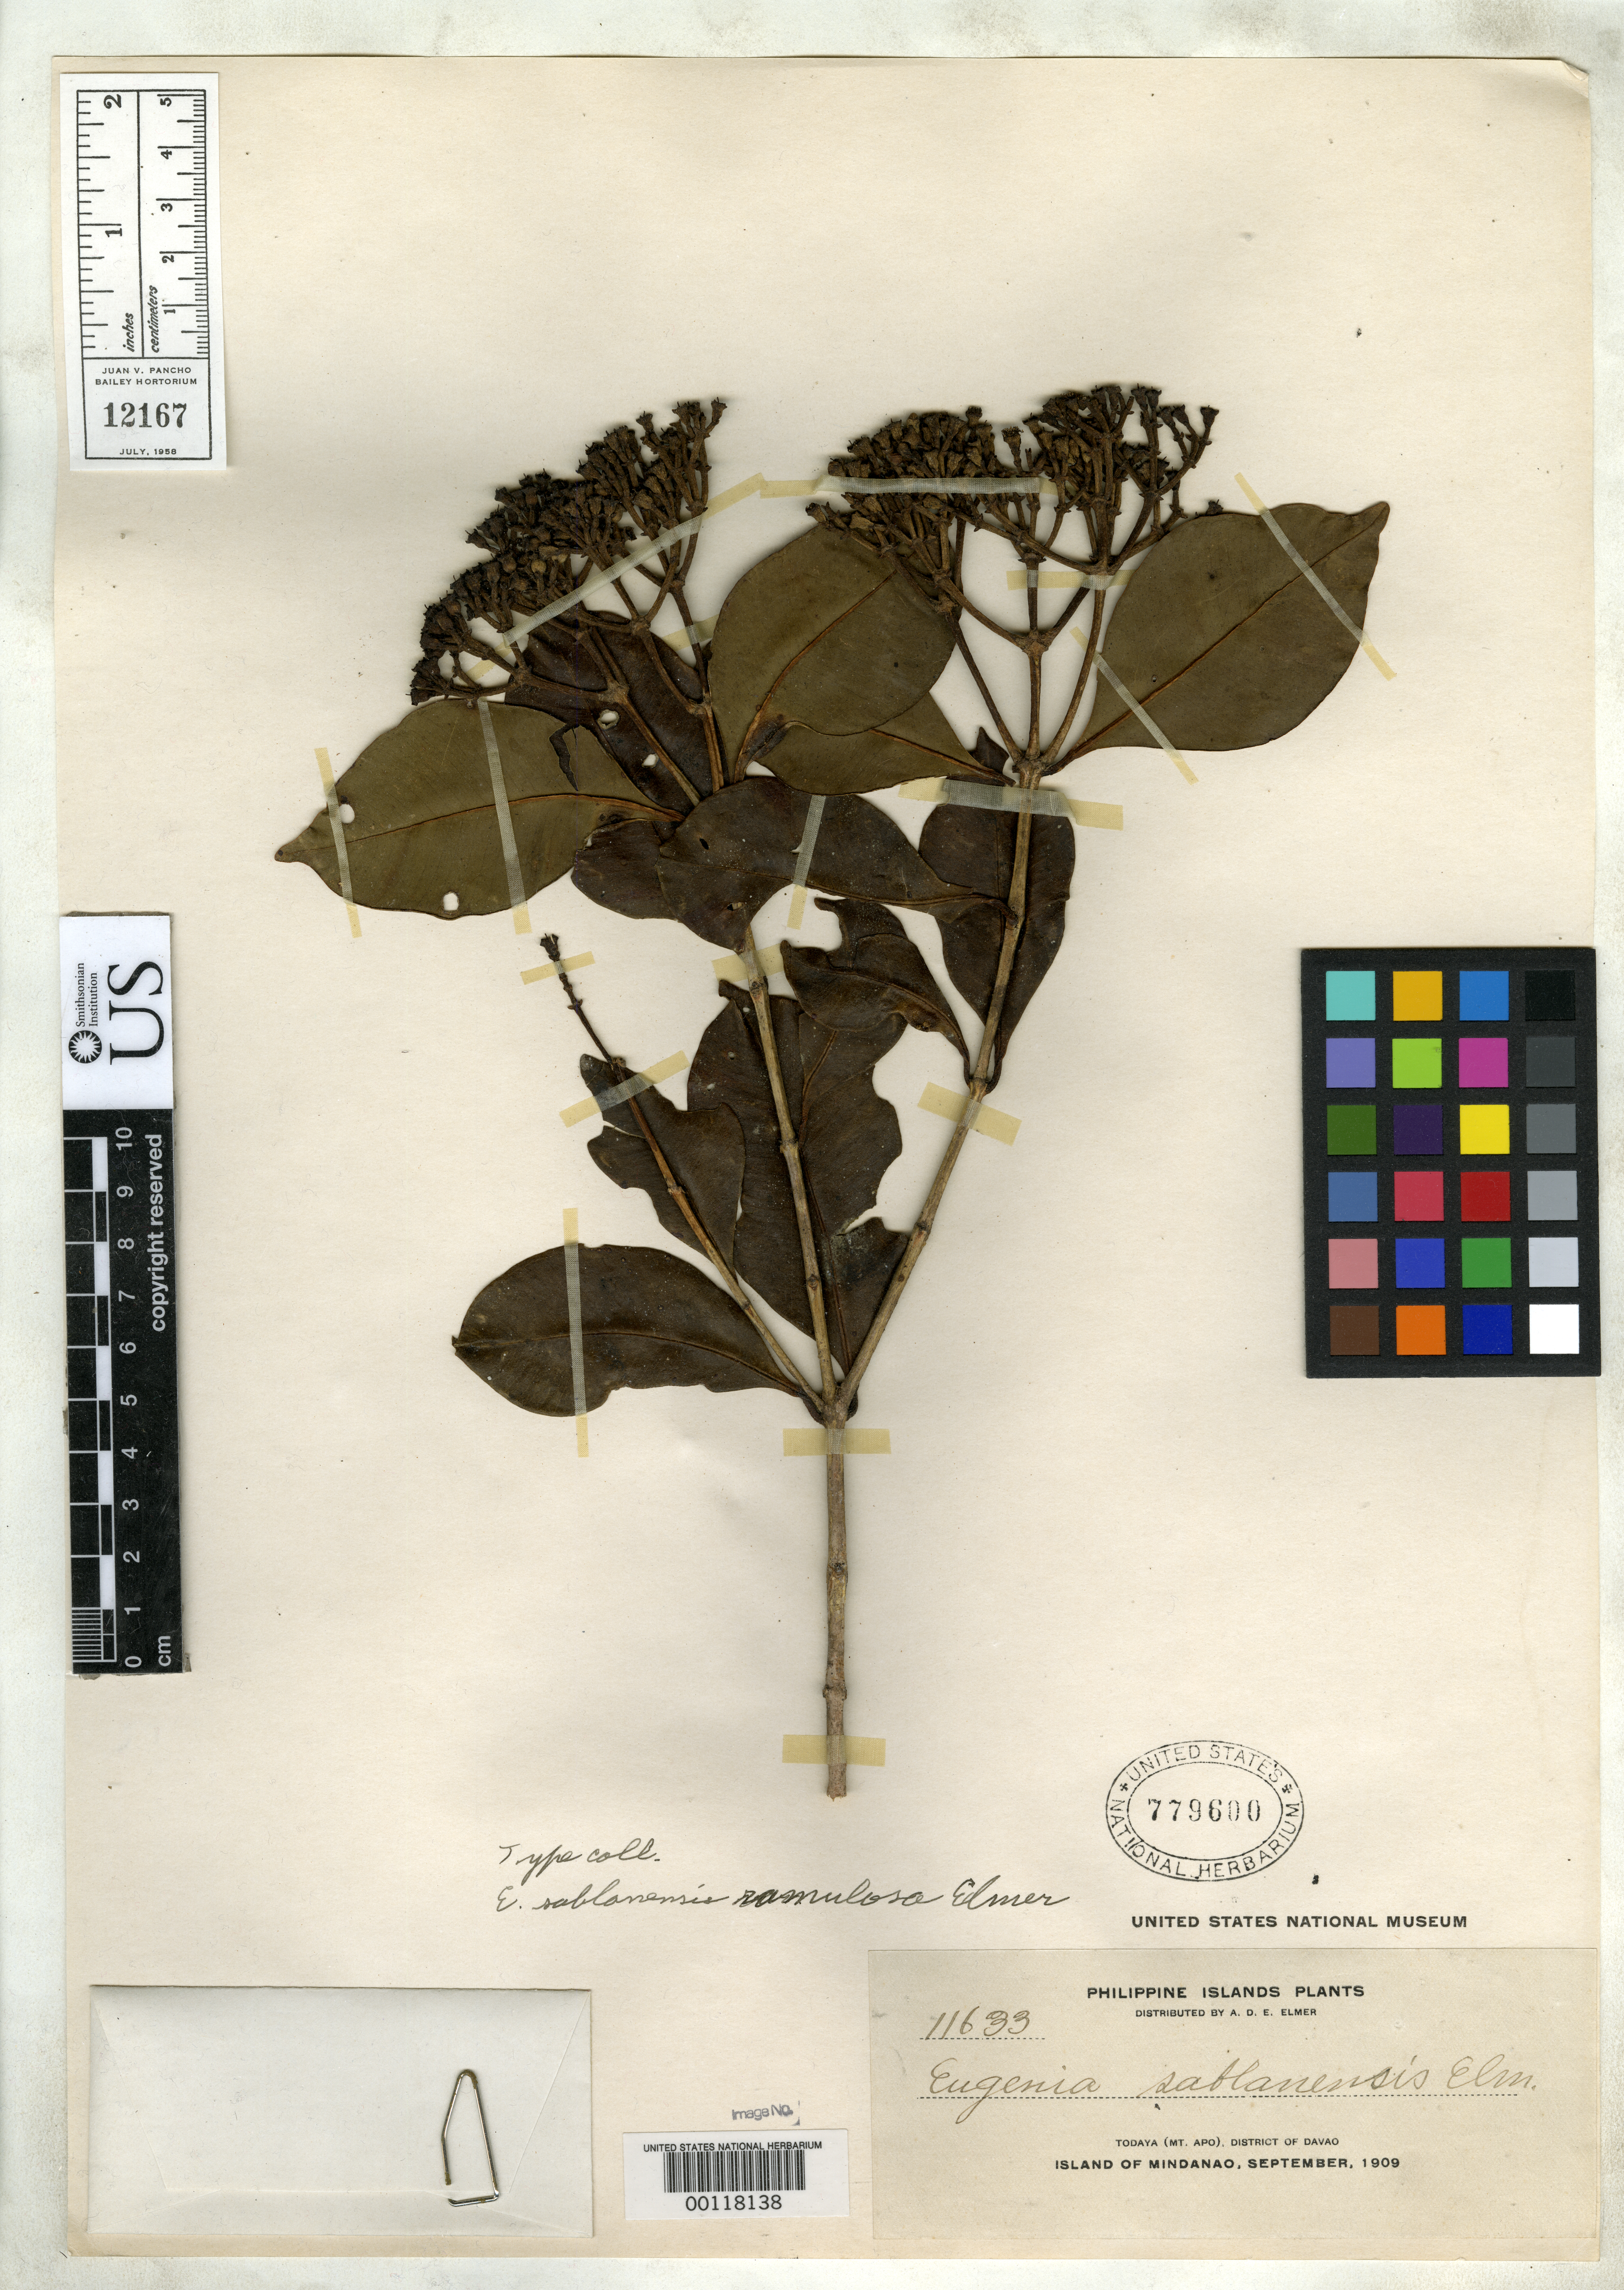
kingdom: Plantae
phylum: Tracheophyta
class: Magnoliopsida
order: Myrtales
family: Myrtaceae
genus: Eugenia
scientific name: Eugenia sablanensis var. ramulosa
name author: Elmer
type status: Isotype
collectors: A. D. E. Elmer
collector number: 11633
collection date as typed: Sep 1909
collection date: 1909-09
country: Philippines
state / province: Davao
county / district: Davao del Sur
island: Mindanao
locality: Todaya, Mt. Apo, N of Baruring River.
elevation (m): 1219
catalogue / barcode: US 779600